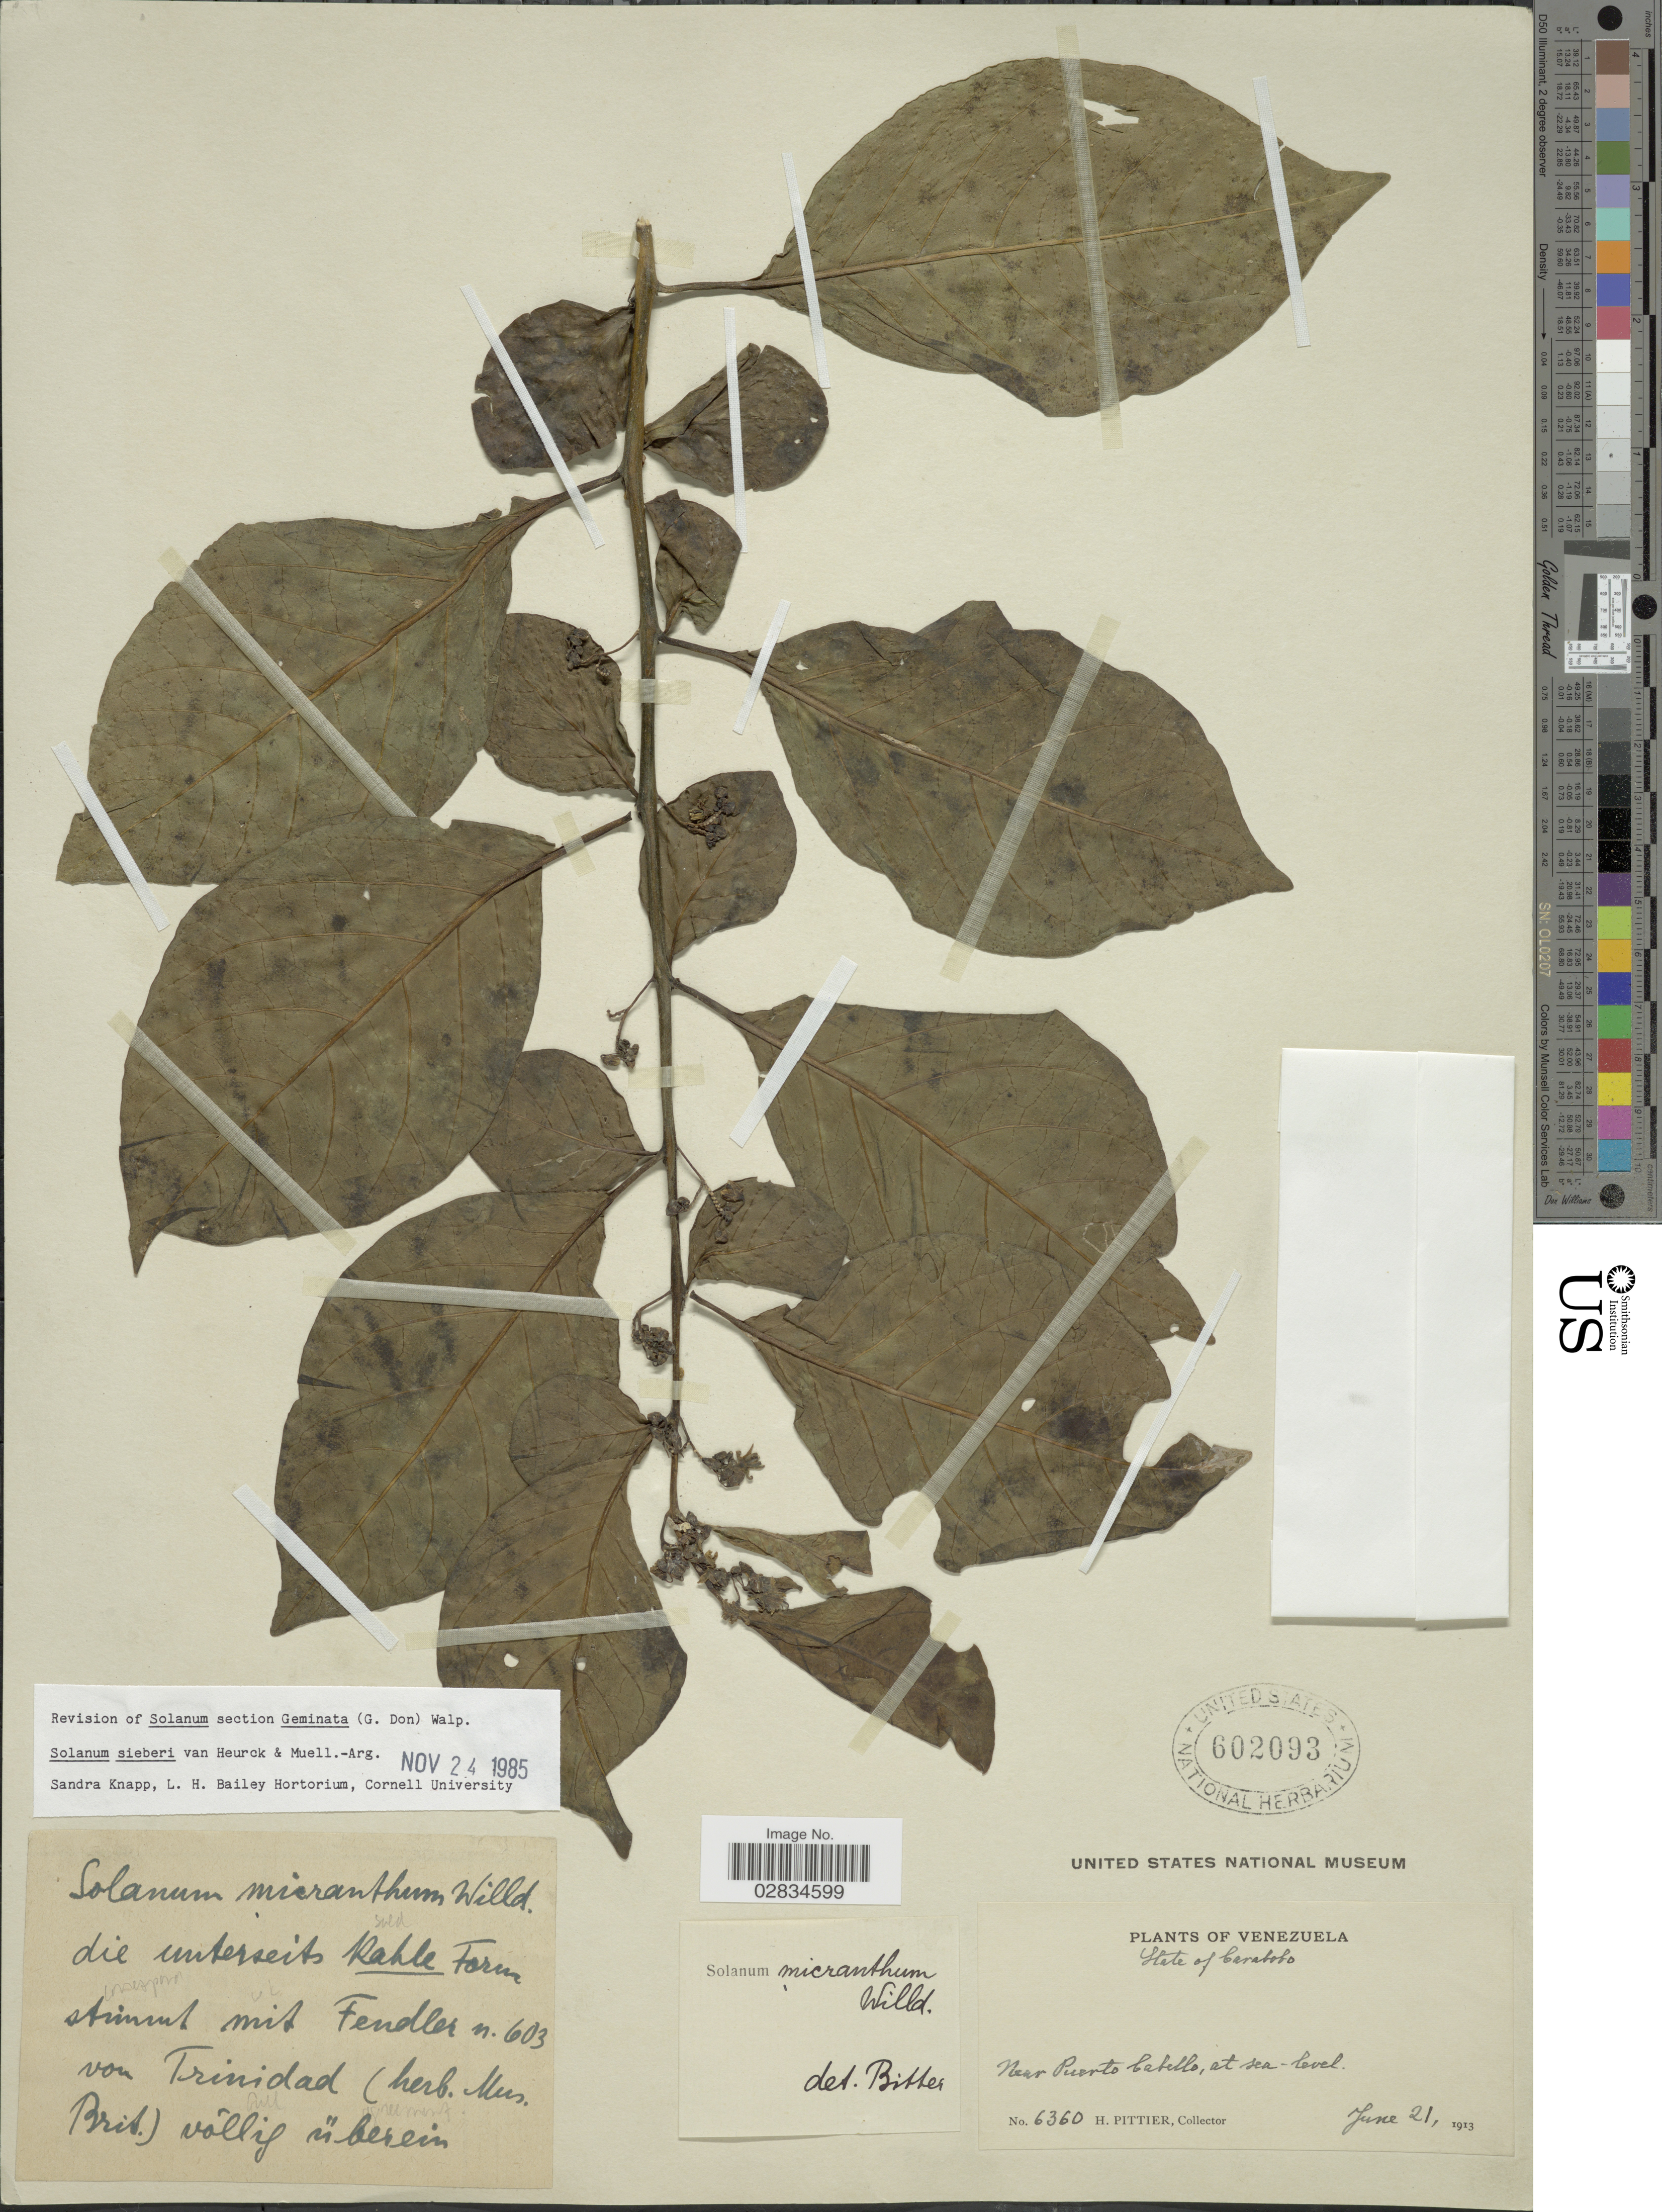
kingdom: Plantae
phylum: Tracheophyta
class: Magnoliopsida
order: Solanales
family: Solanaceae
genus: Solanum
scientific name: Solanum sieberi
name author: Van Heurck & Müll. Arg.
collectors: H. F. Pittier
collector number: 6360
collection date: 1913-06-21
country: Venezuela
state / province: Carabobo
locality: State of Carabobo. Near Puerto Catello.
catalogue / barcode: US 602093